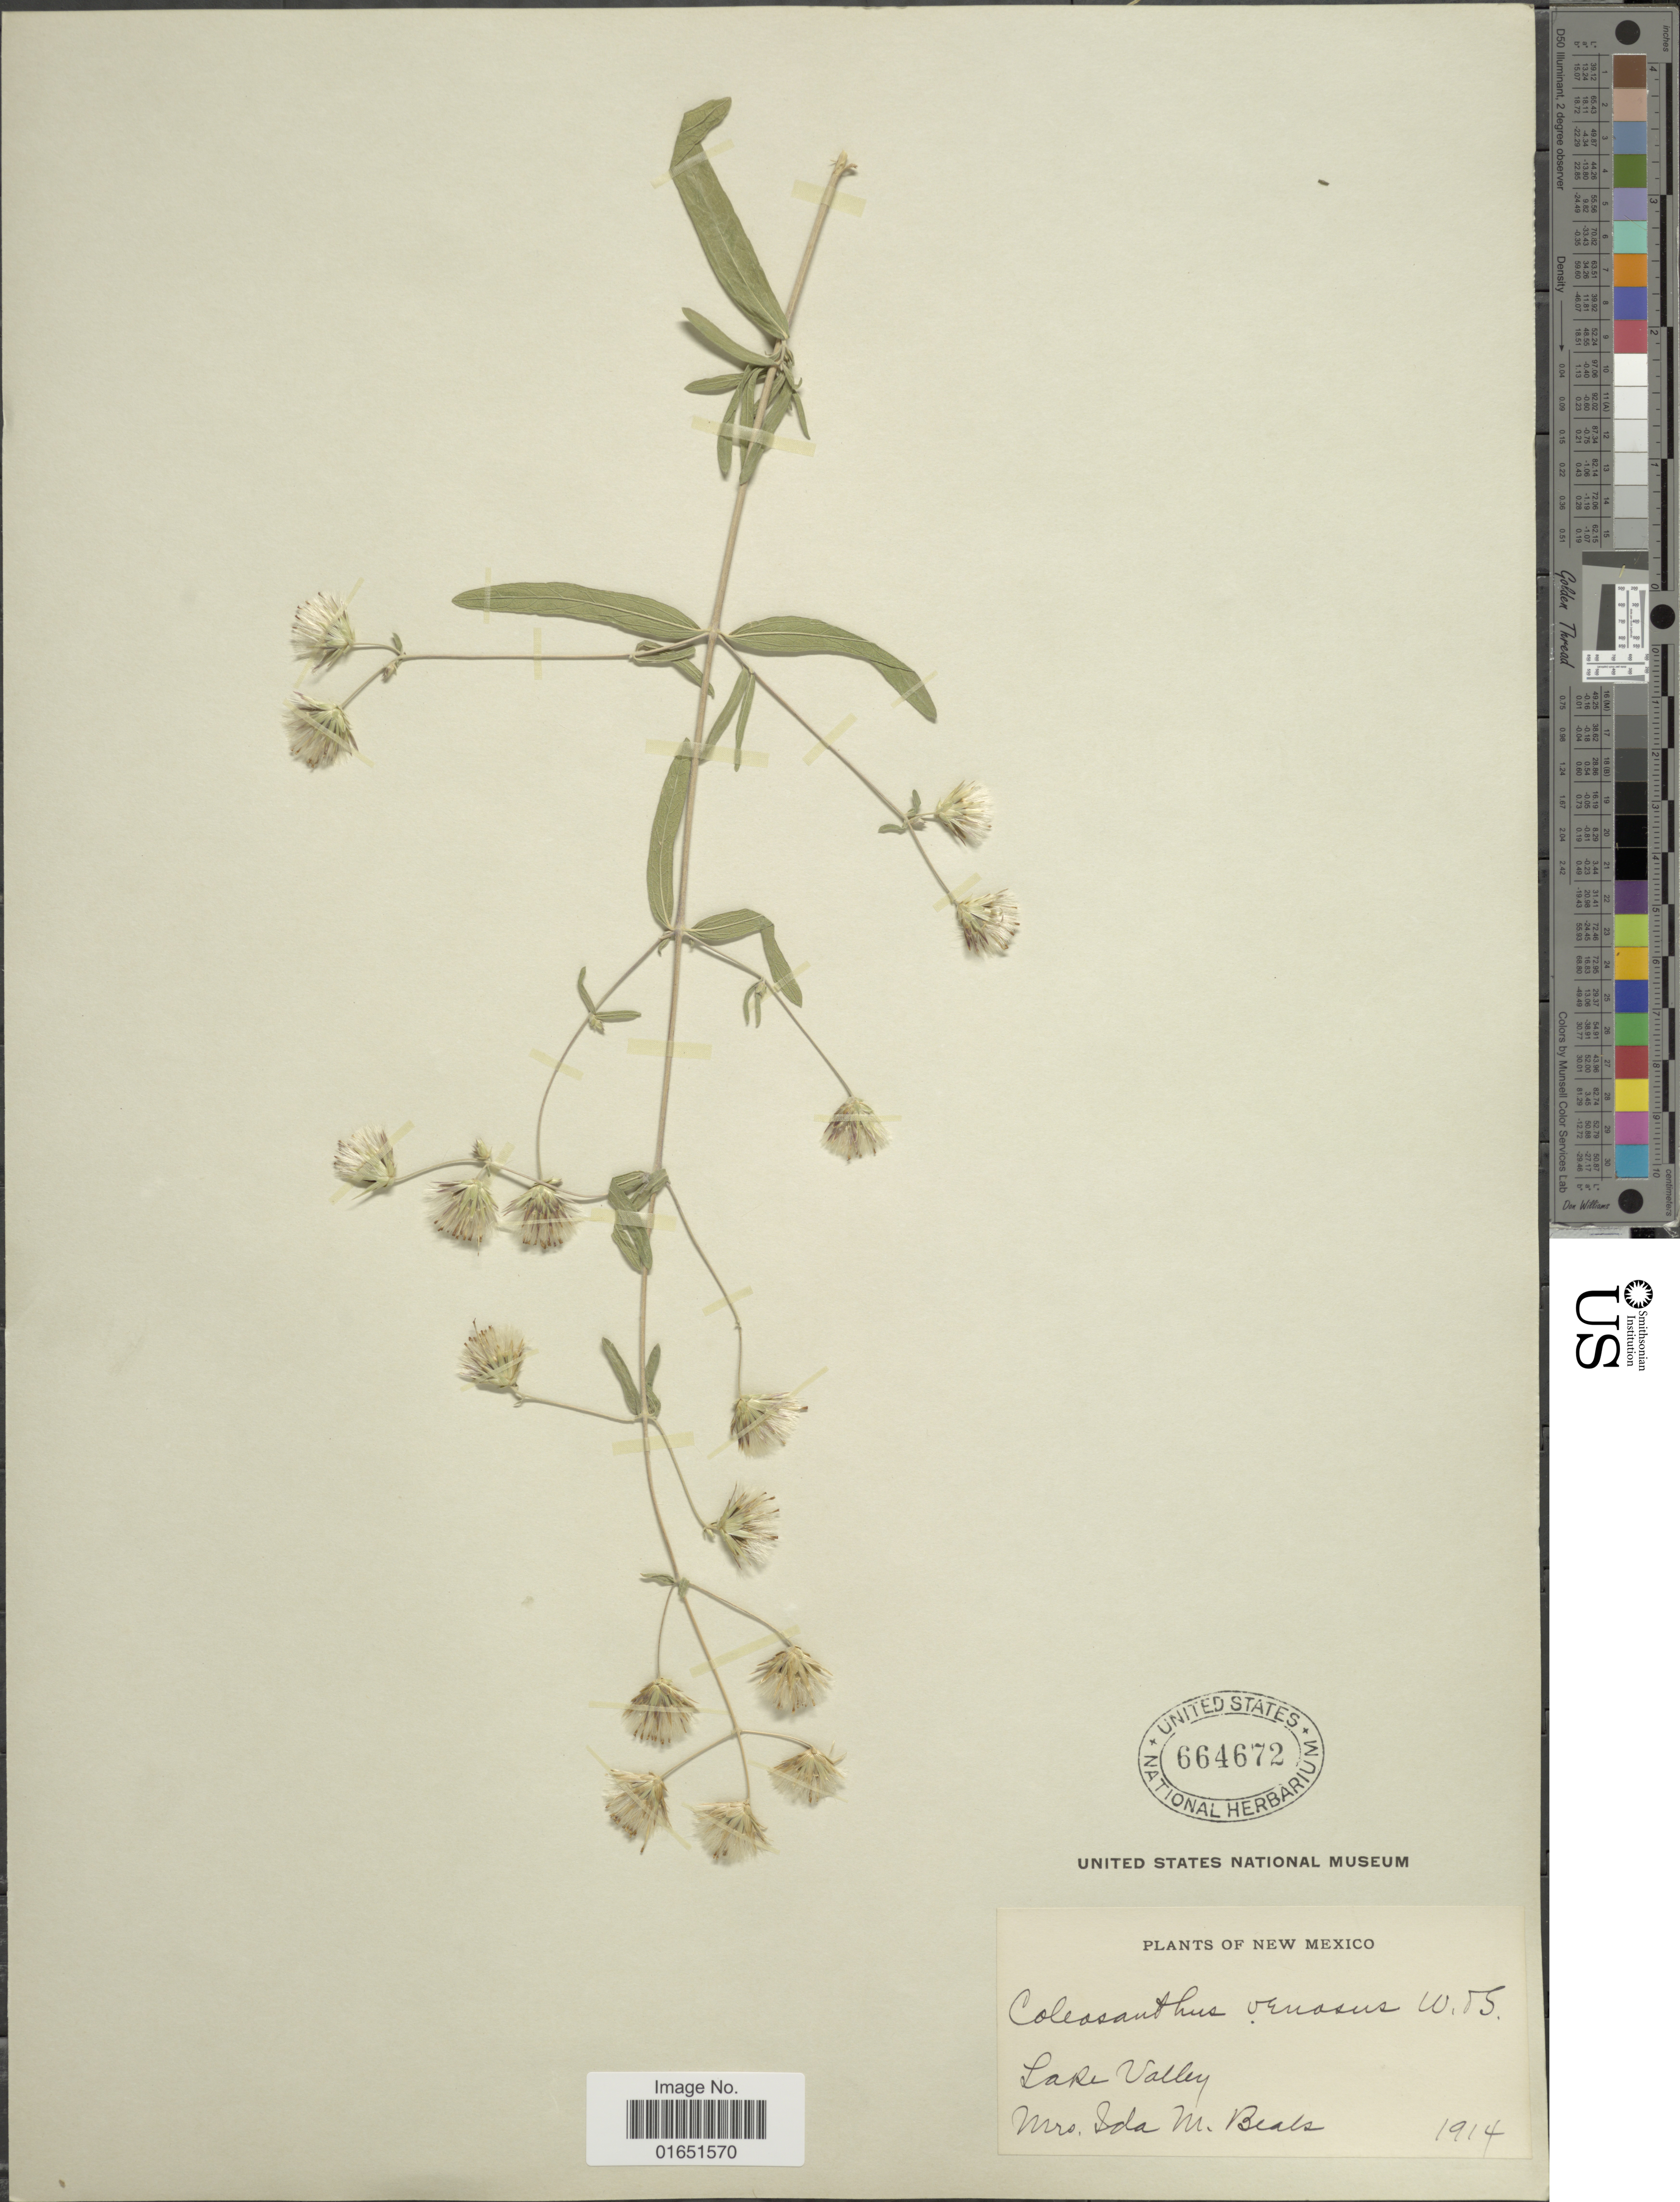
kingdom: Plantae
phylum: Tracheophyta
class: Magnoliopsida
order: Asterales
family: Asteraceae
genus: Brickellia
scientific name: Brickellia venosa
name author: (Wooton & Standl.) B.L. Rob.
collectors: I. M. Beals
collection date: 1914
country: United States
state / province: New Mexico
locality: Lake Valley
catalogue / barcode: US 664672